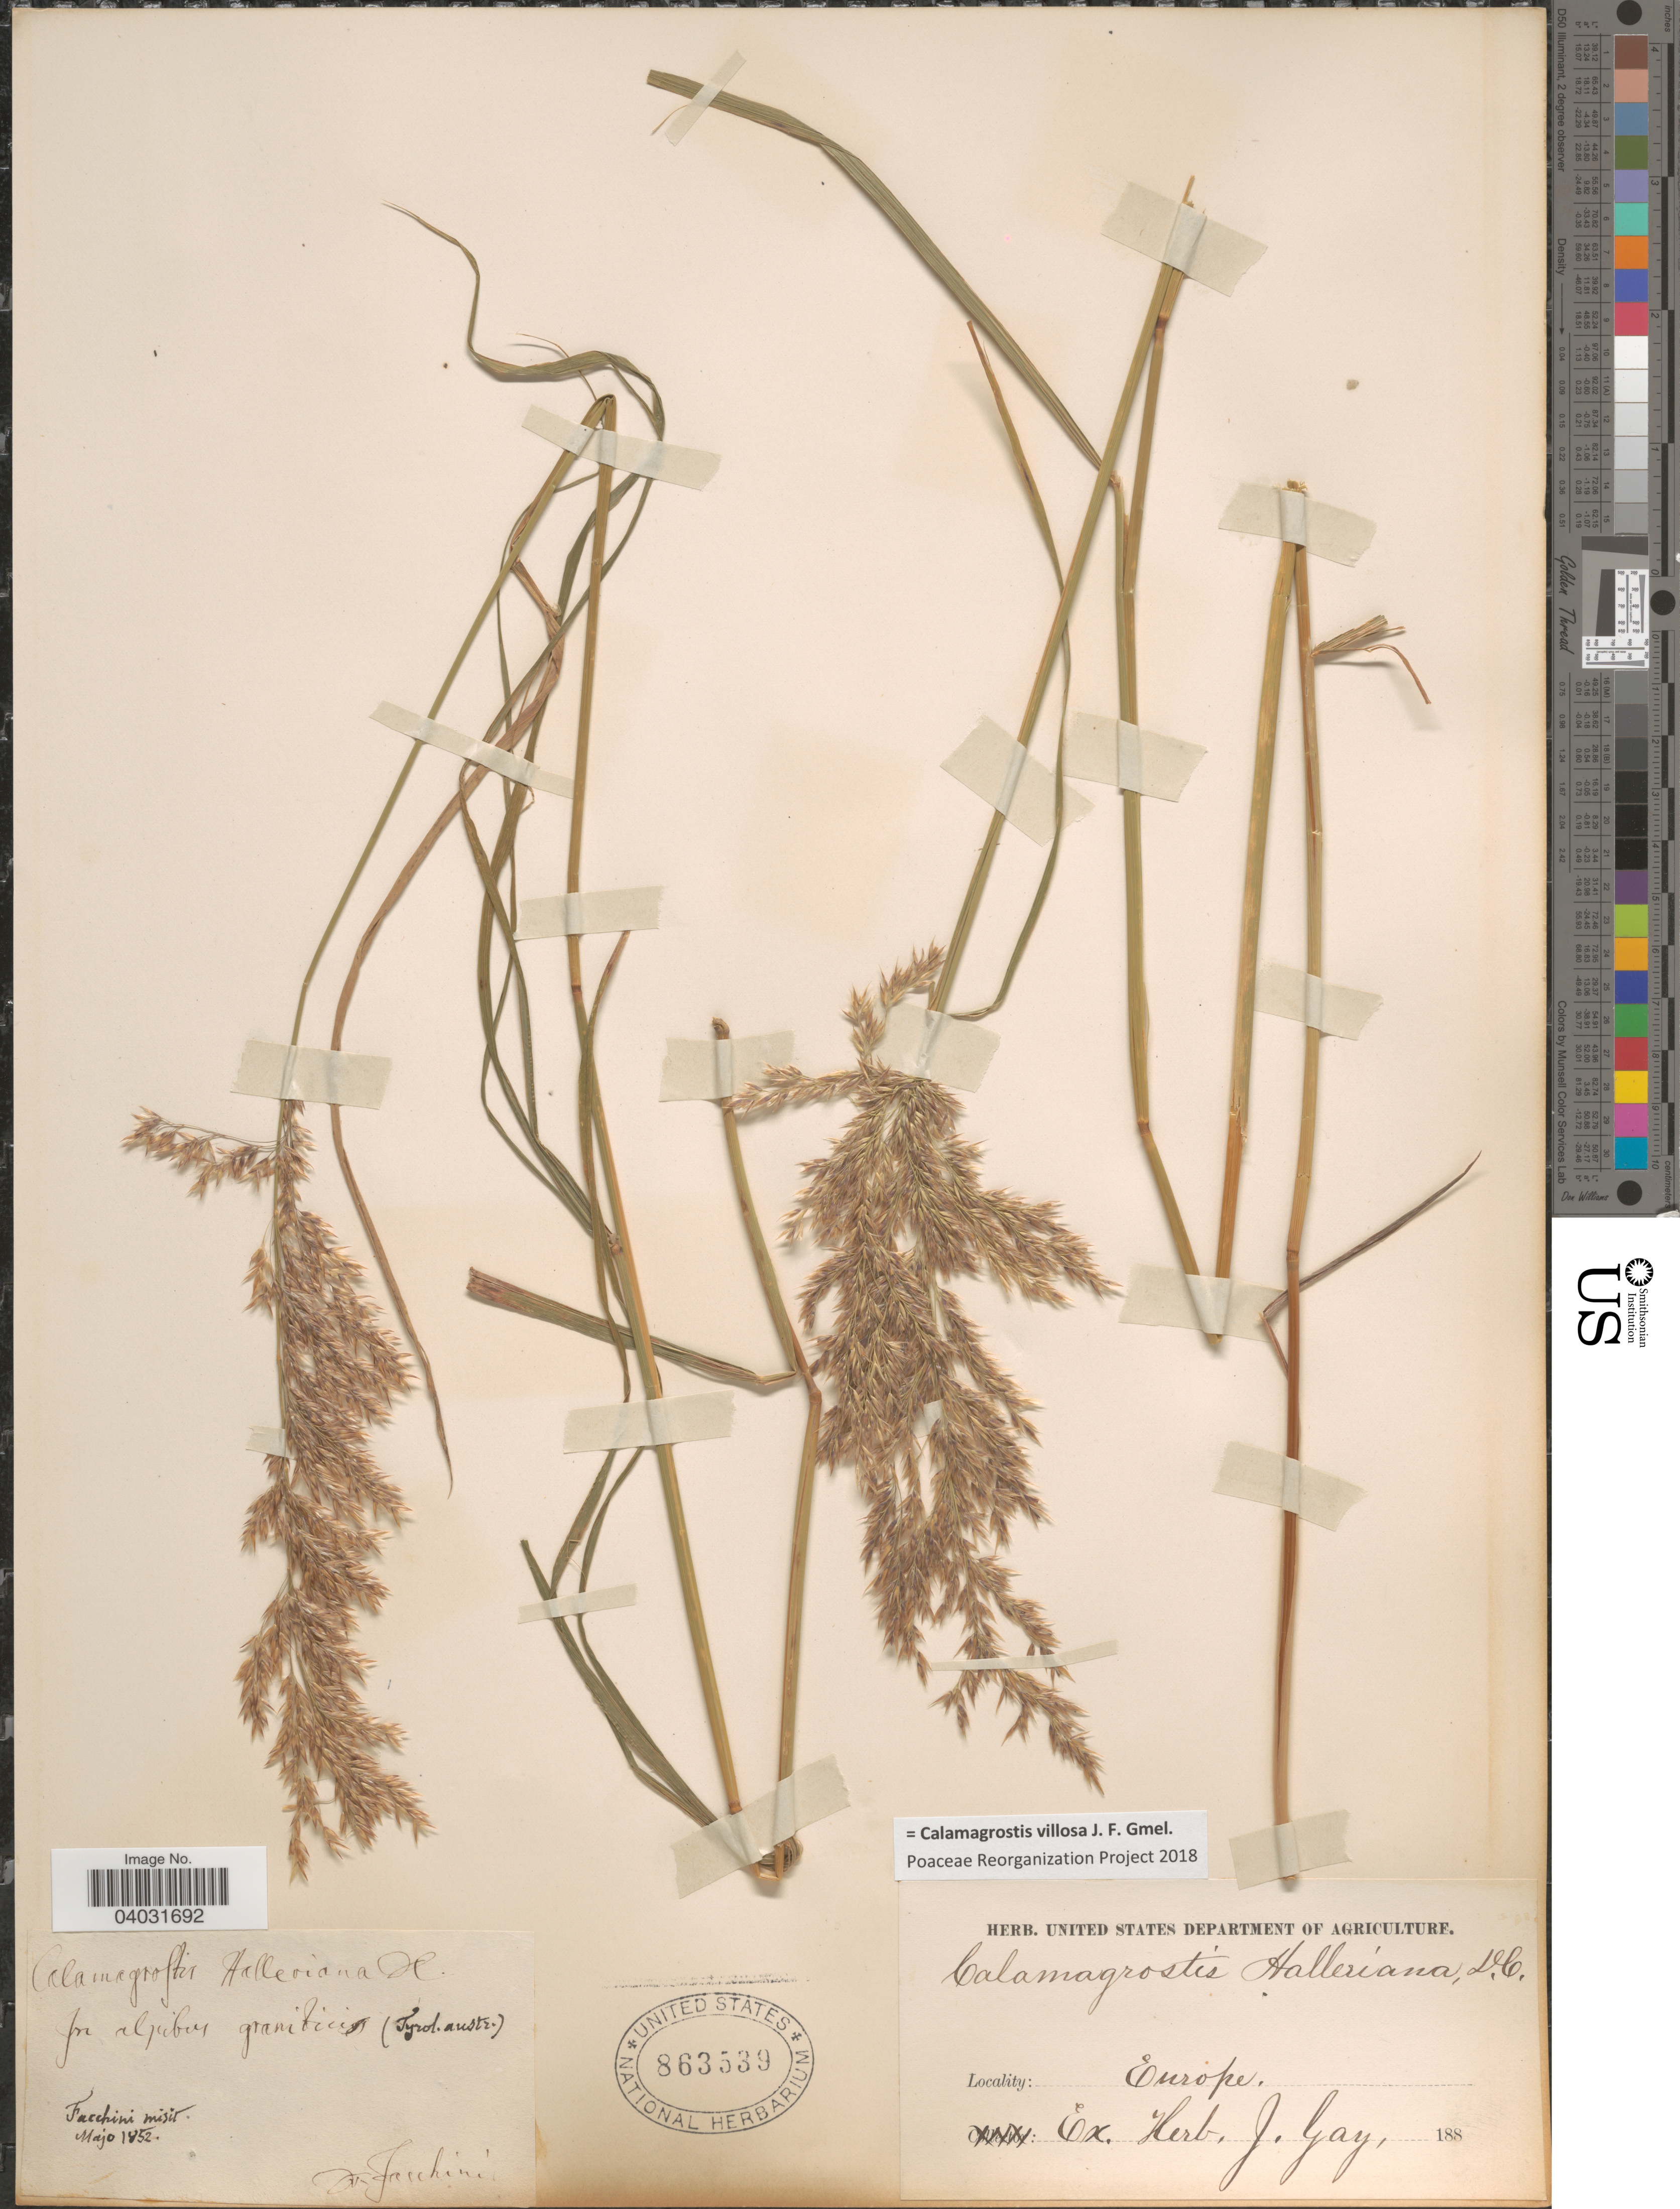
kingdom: Plantae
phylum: Tracheophyta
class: Liliopsida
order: Poales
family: Poaceae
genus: Calamagrostis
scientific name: Calamagrostis villosa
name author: J.F. Gmel.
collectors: D. Facchini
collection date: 1852-05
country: Austria / Italy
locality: In alpibus graniticis (Tyrol. austr.). Europe.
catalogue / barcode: US 863539